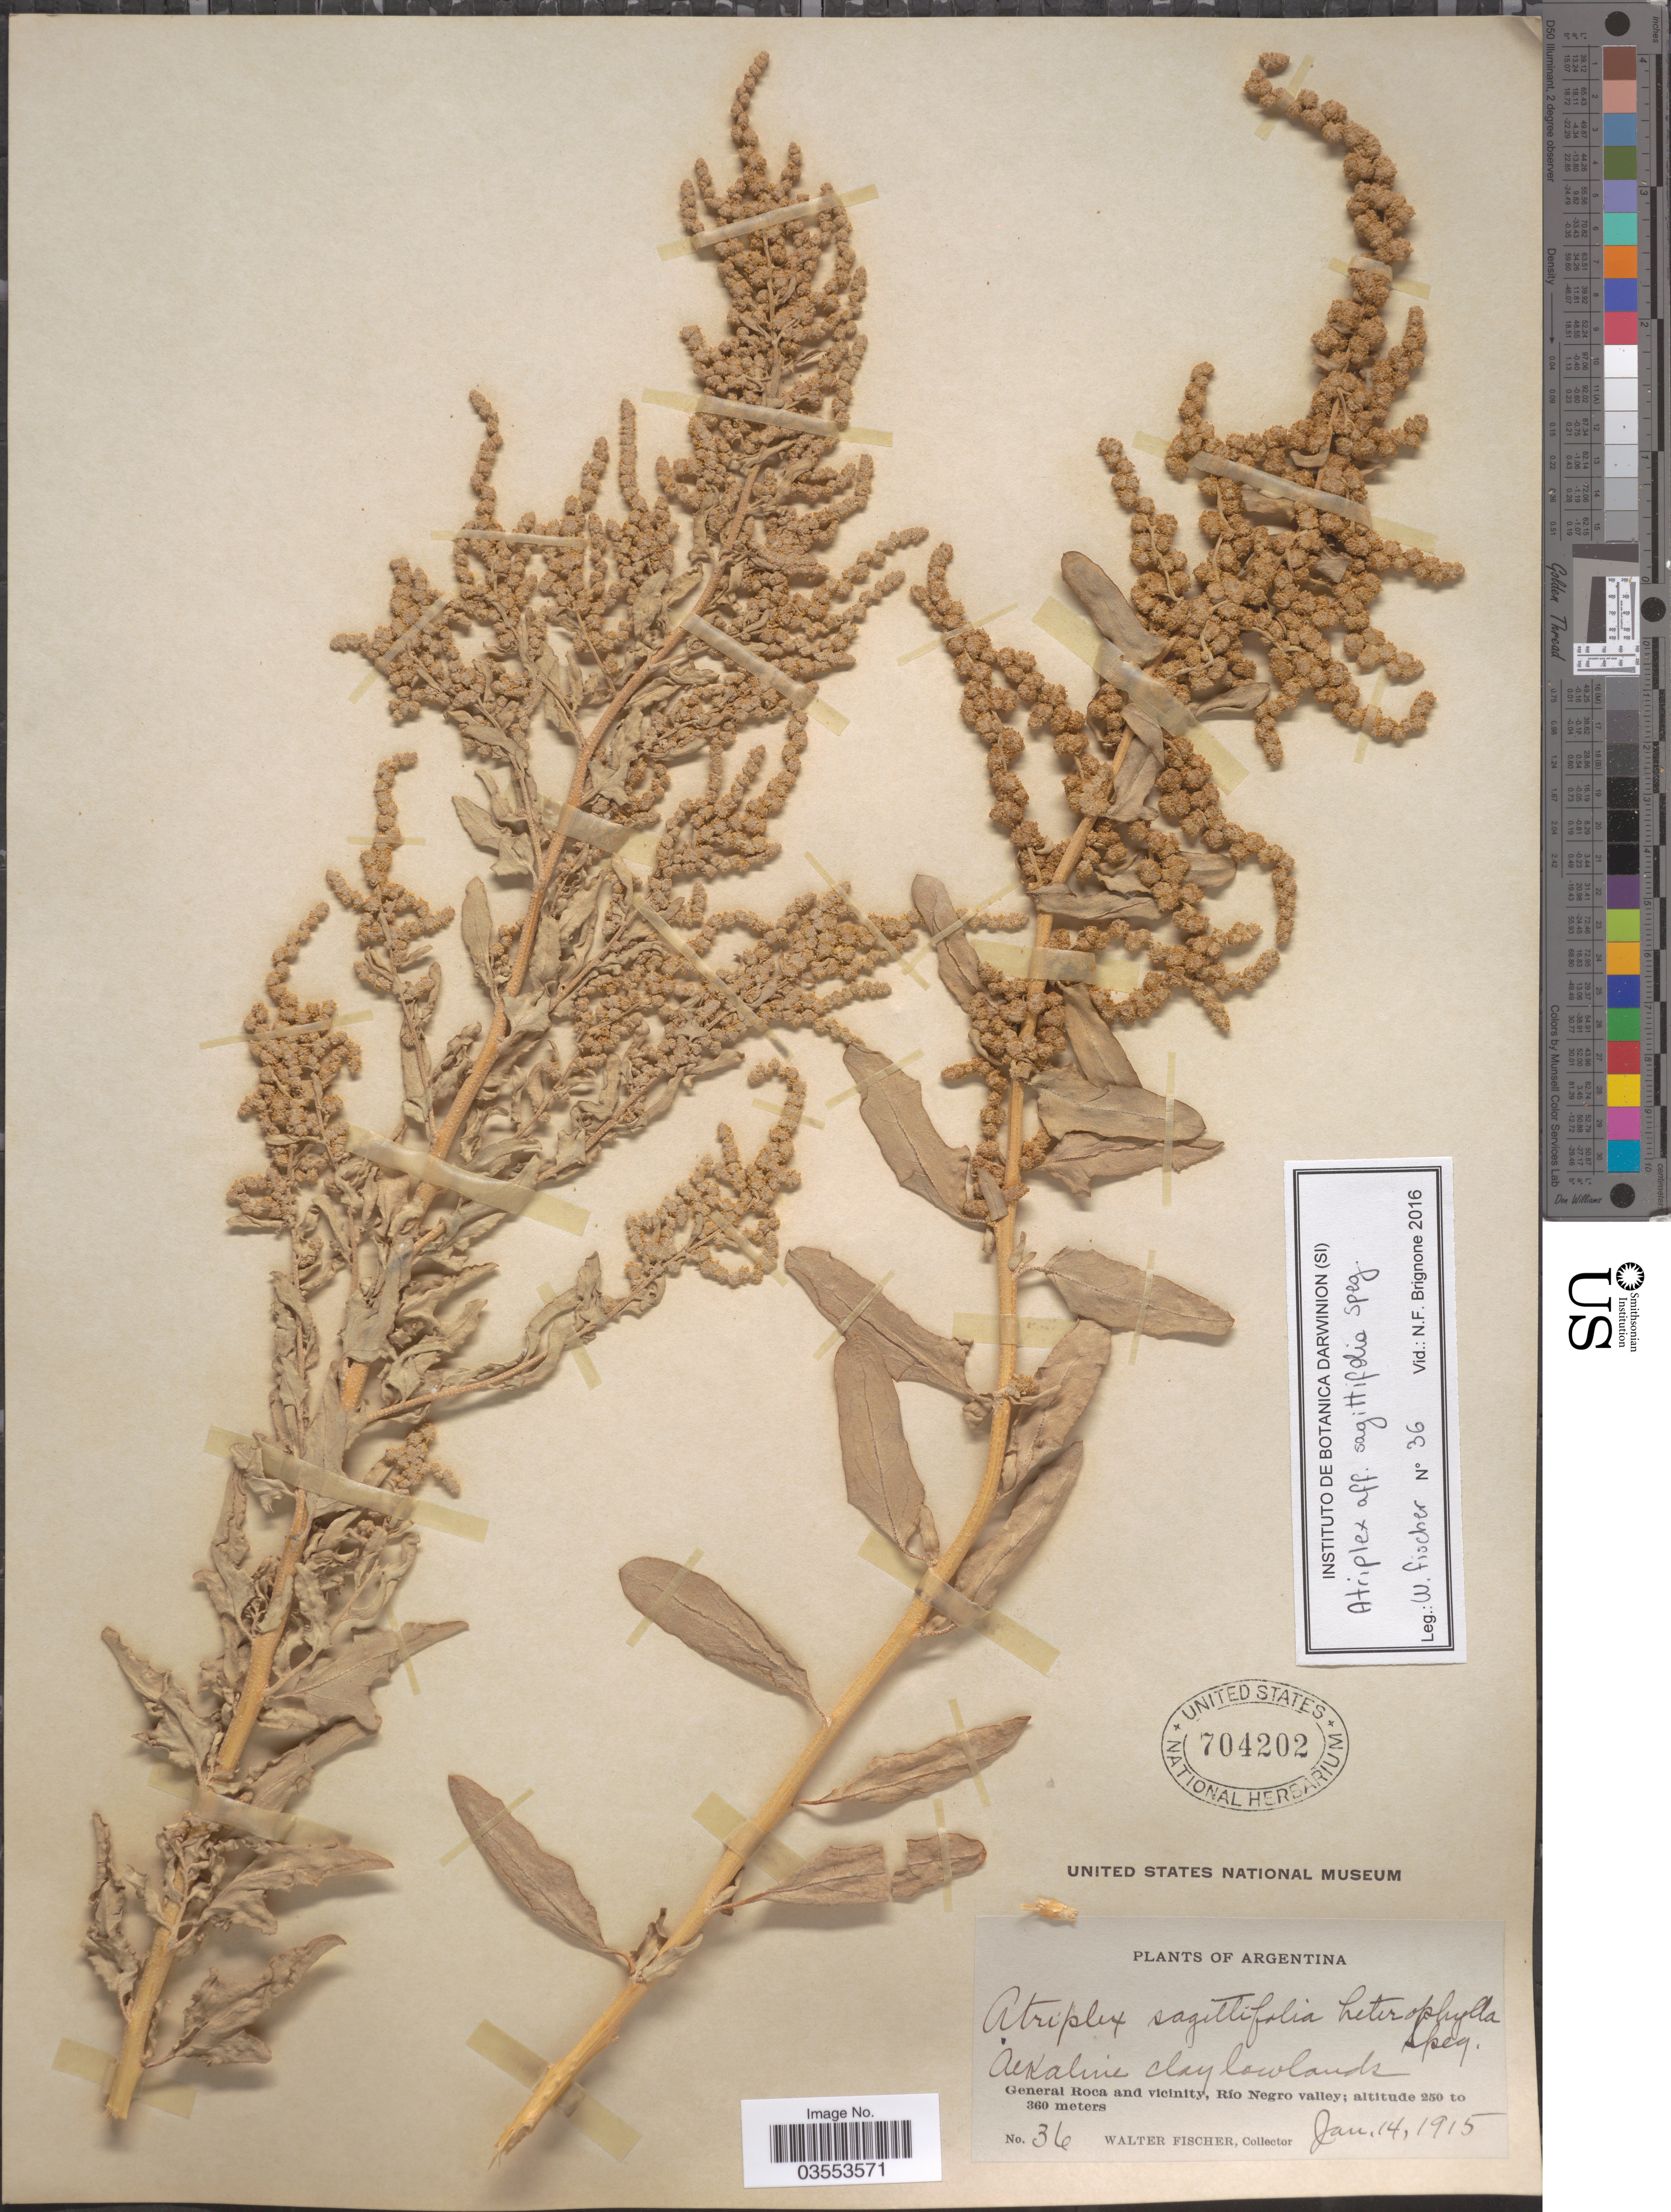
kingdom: Plantae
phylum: Tracheophyta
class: Magnoliopsida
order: Caryophyllales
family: Amaranthaceae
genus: Atriplex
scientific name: Atriplex sagittifolia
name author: Speg.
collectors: W. Fischer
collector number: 36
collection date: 1915-01-14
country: Argentina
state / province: Rio Negro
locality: General Roca and vicinity, Río Negro valley.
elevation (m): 250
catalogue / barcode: US 704202